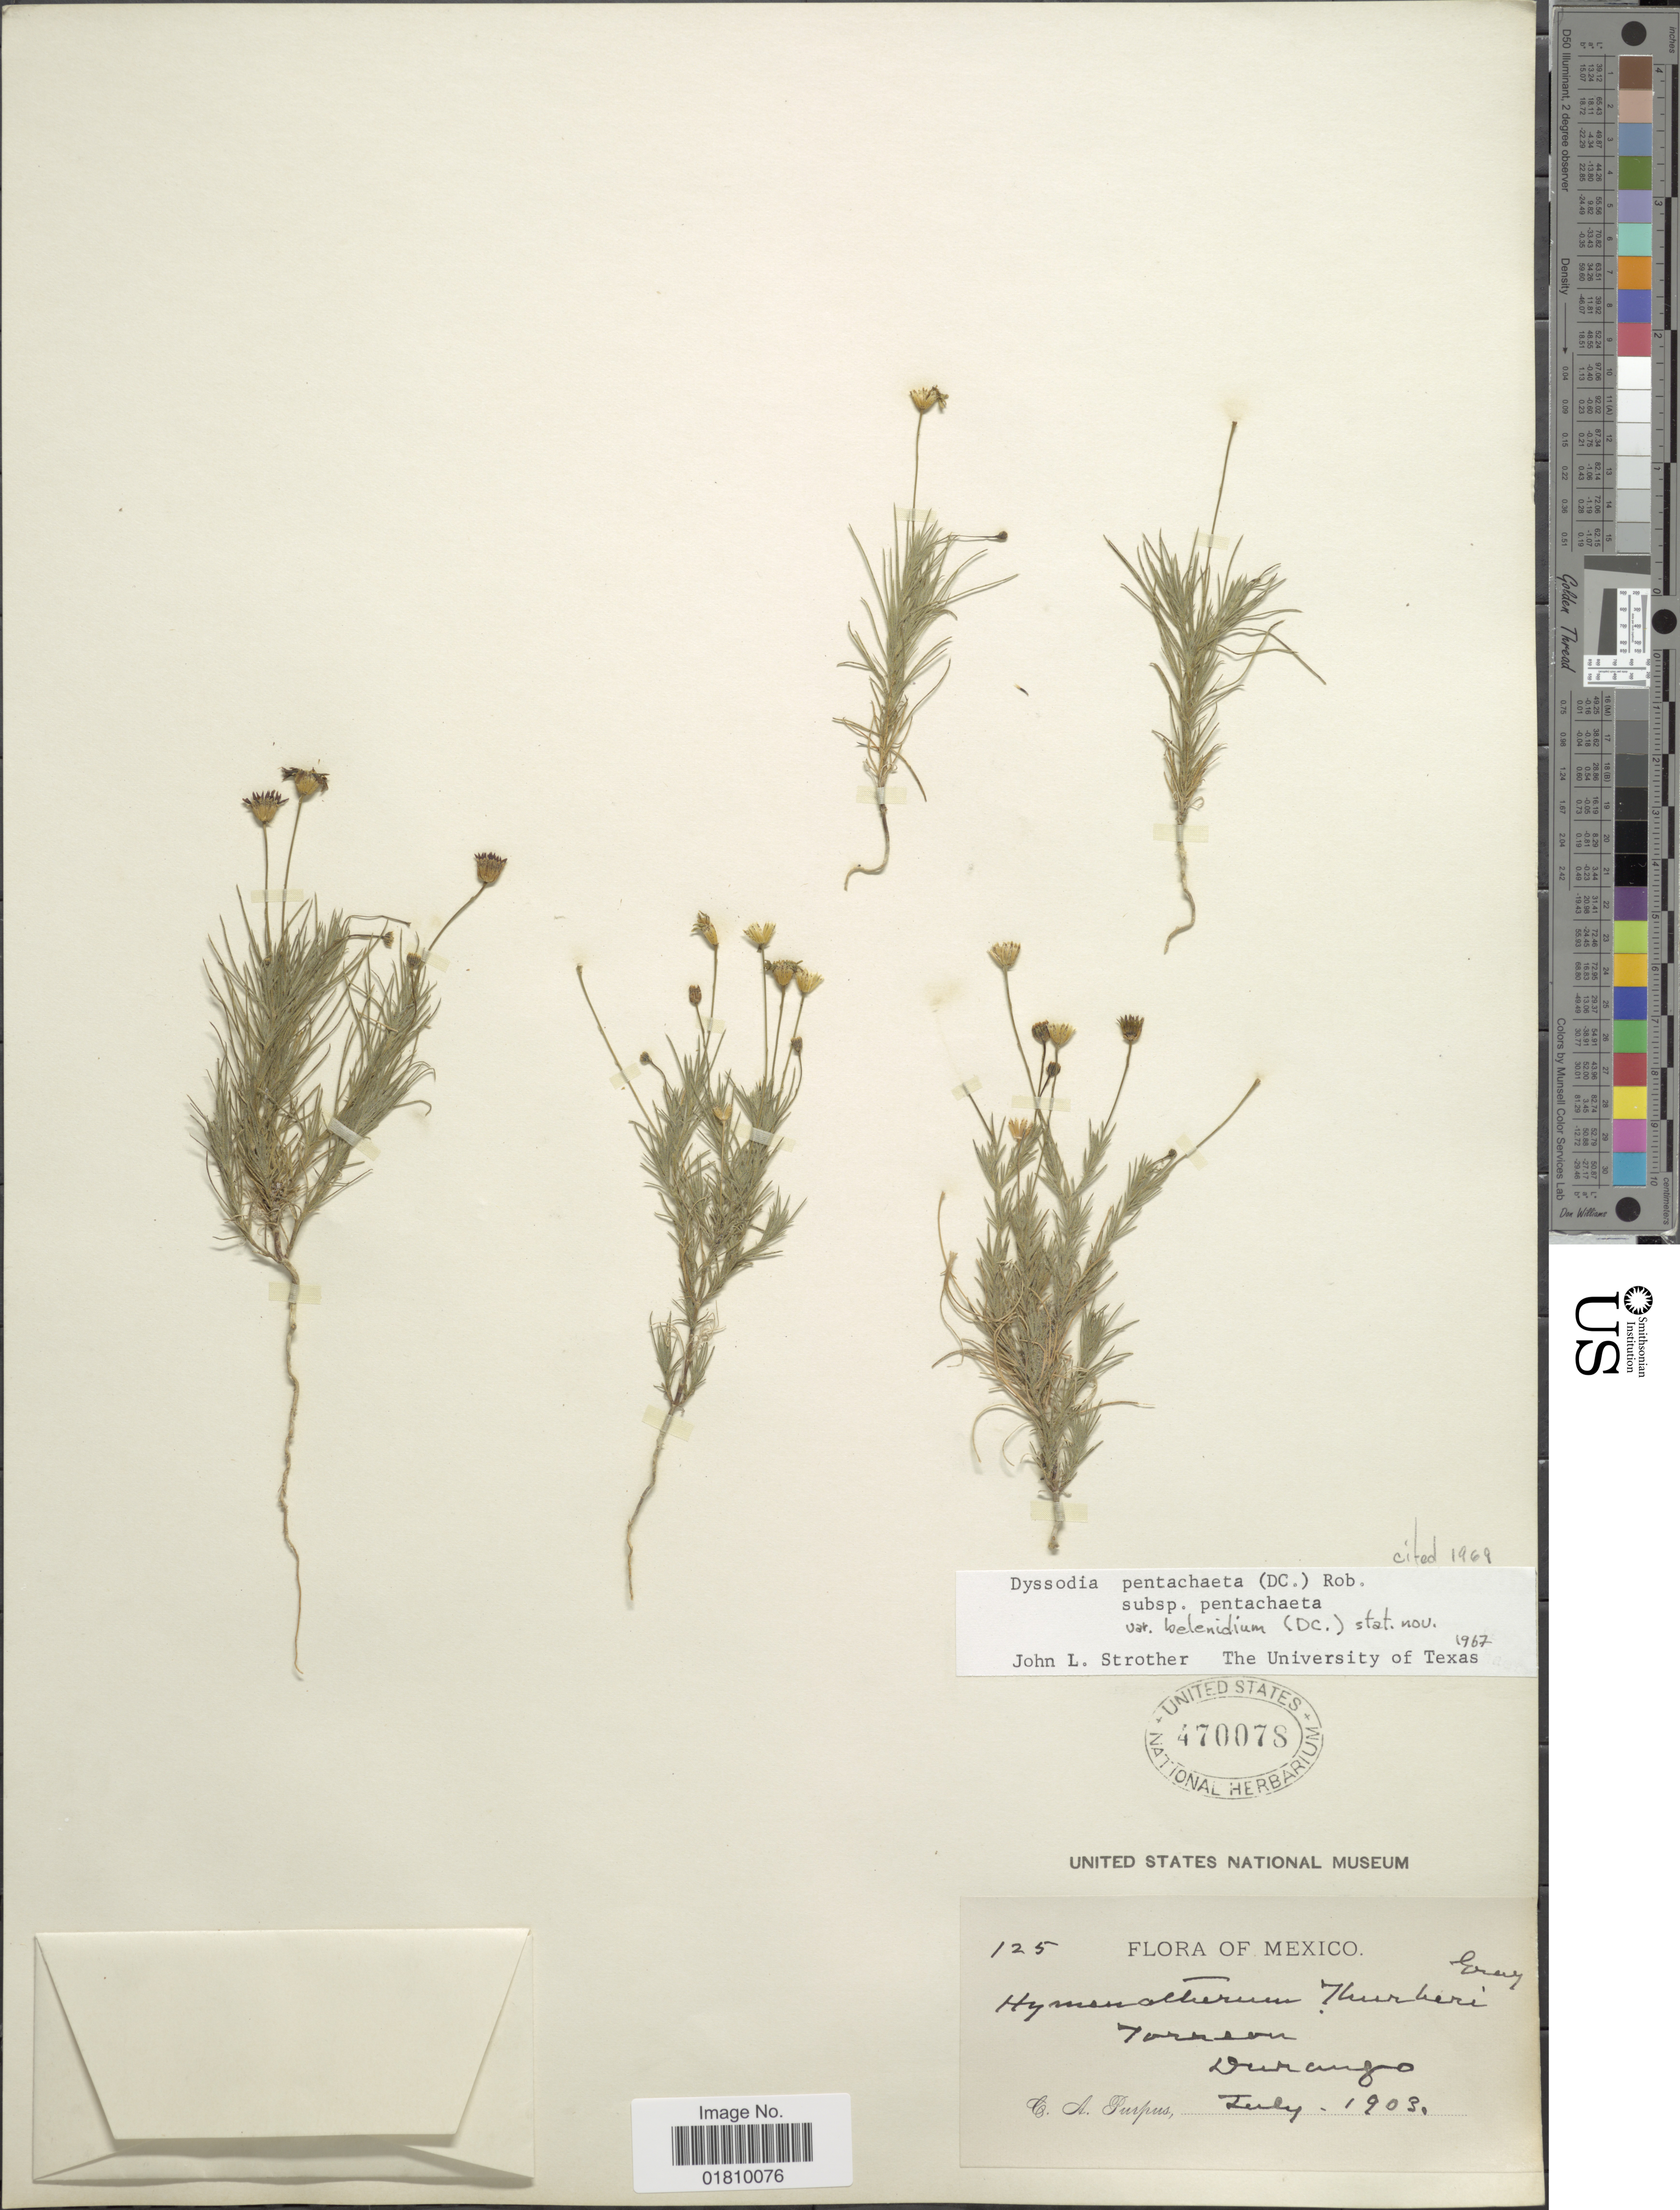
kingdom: Plantae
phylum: Tracheophyta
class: Magnoliopsida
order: Asterales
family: Asteraceae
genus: Thymophylla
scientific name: Thymophylla pentachaeta var. belenidium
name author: (DC.) Strother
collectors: C. A. Purpus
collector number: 125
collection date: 1903-07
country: Mexico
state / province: Durango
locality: Torreon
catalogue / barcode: US 470078